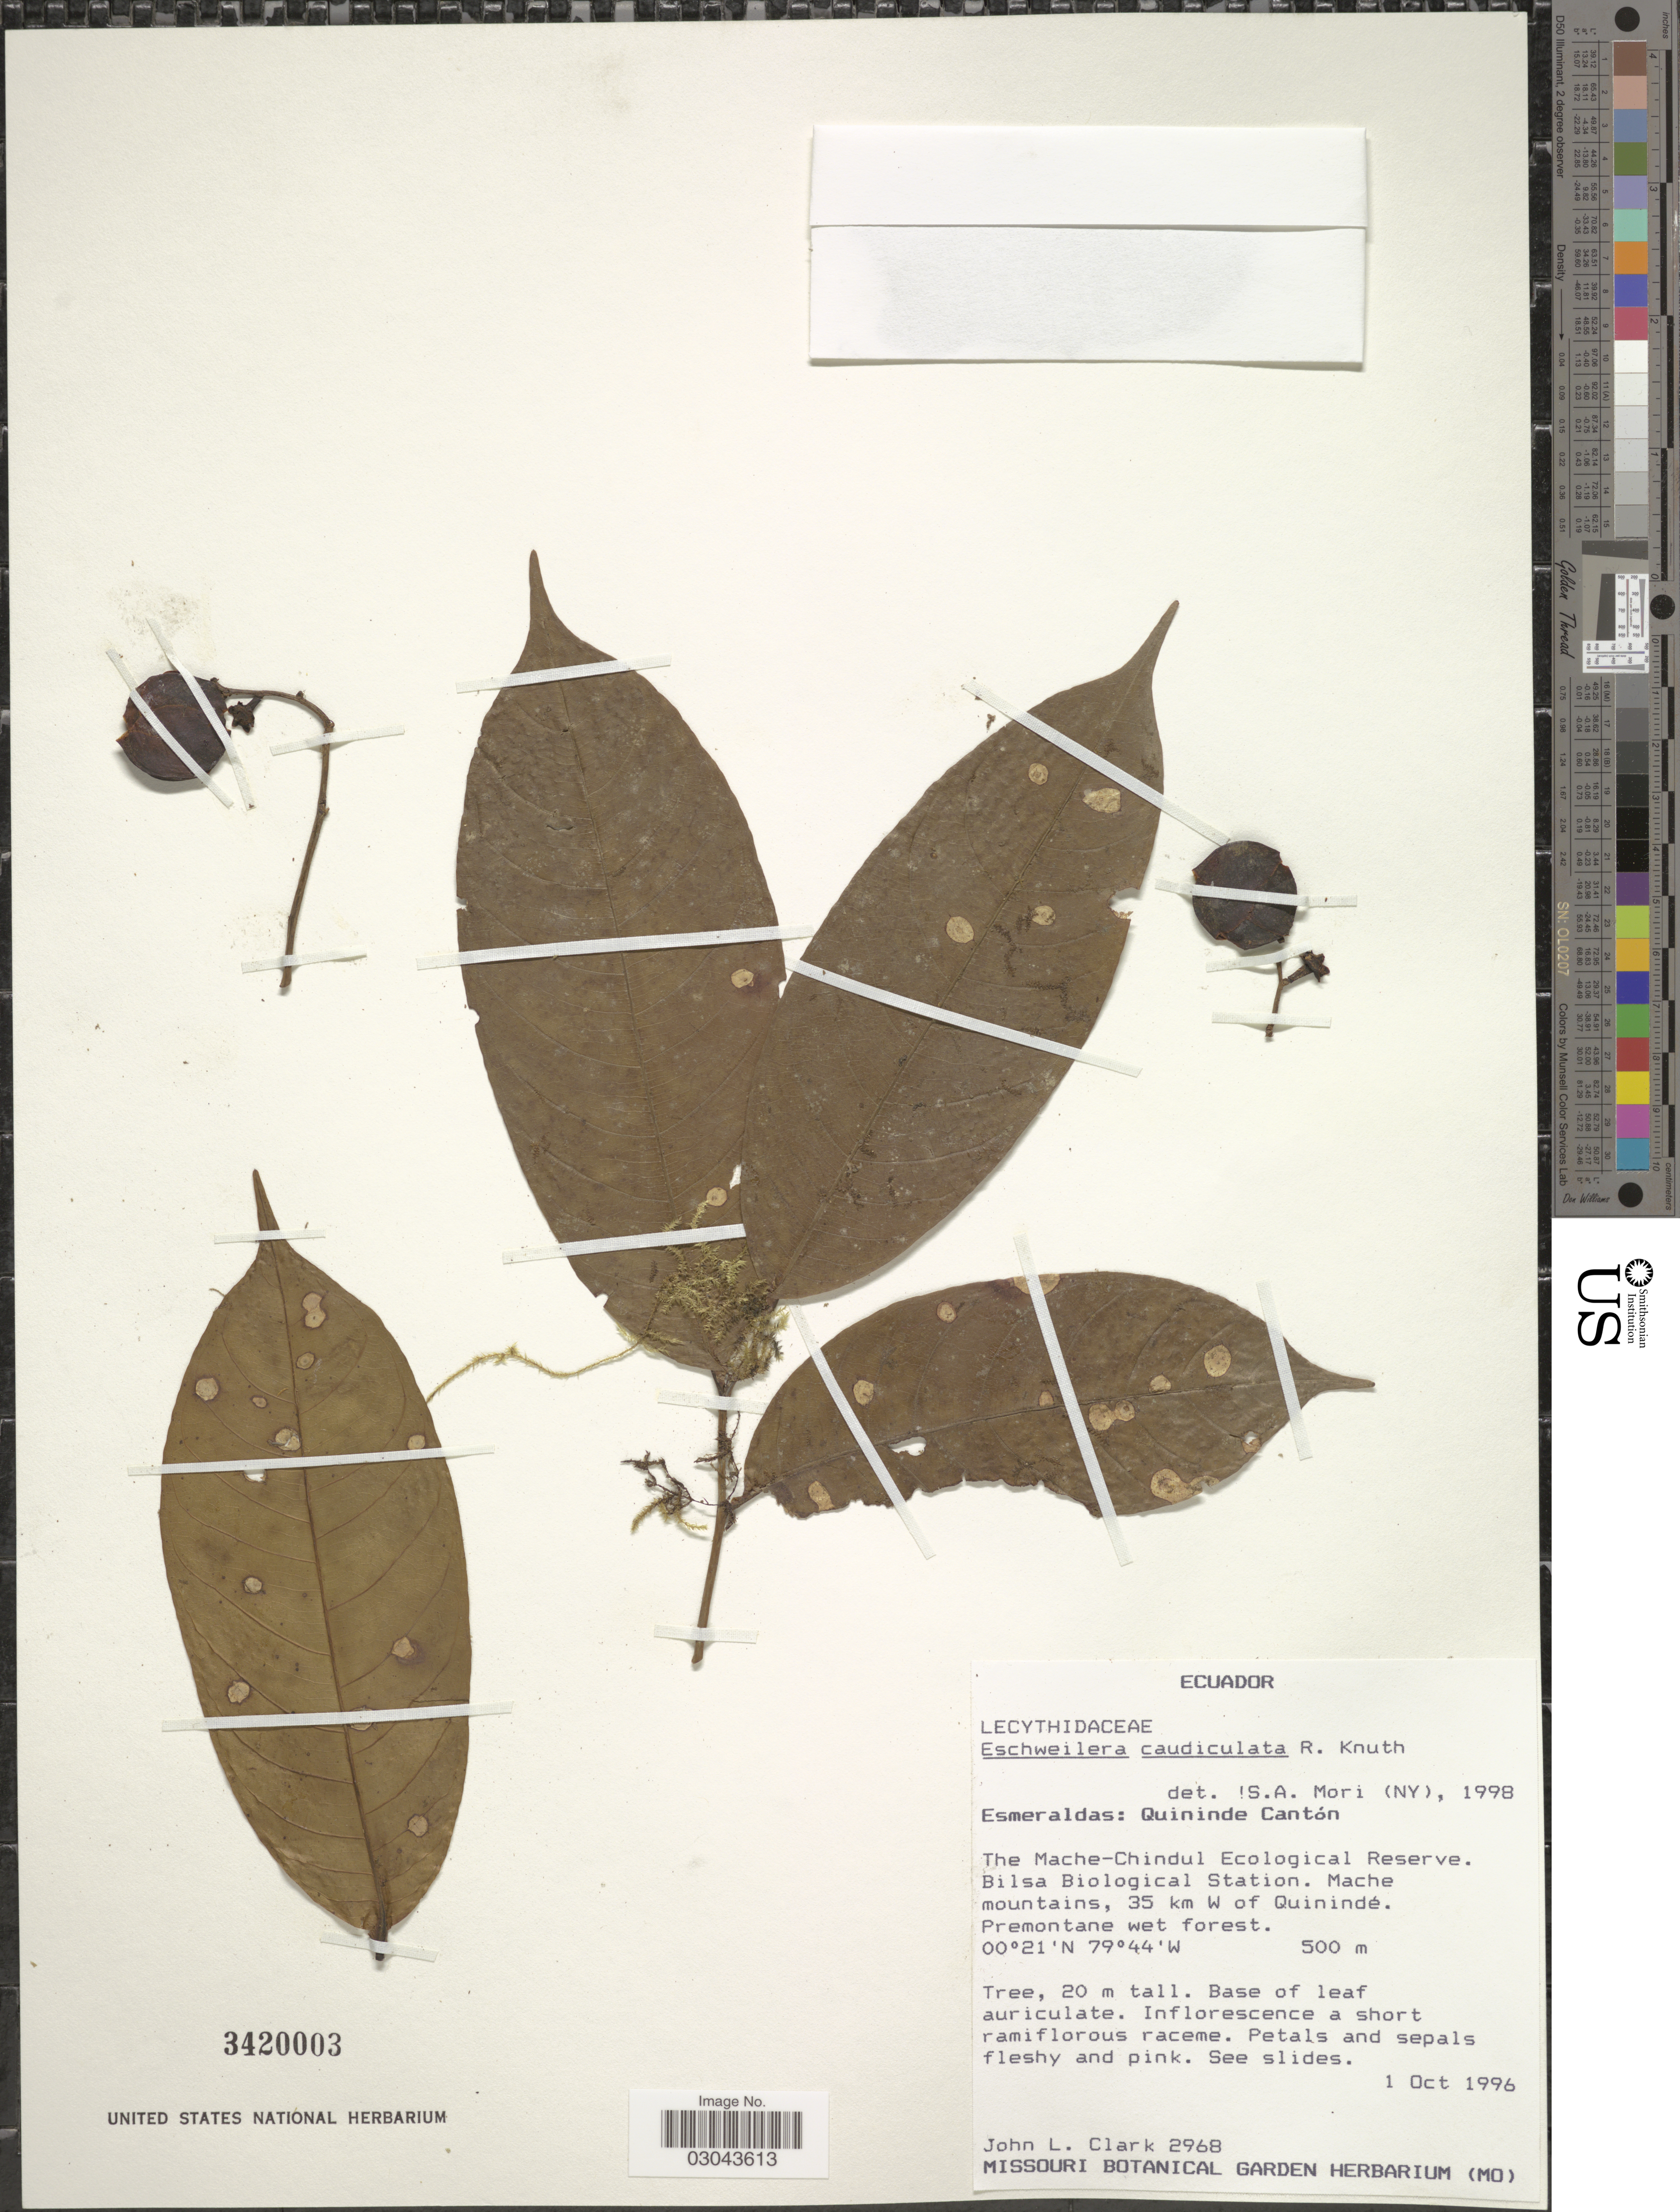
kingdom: Plantae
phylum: Tracheophyta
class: Magnoliopsida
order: Ericales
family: Lecythidaceae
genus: Eschweilera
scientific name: Eschweilera caudiculata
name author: R. Knuth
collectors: J. L. Clark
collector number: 2968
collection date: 1996-10-01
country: Ecuador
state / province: Esmeraldas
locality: Quininde Cantón. The Mache-Chindul Ecological Reserve. Bilsa Biological Station. Mache mountains, 35 km W of Quinindé.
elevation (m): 500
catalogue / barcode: US 3420003